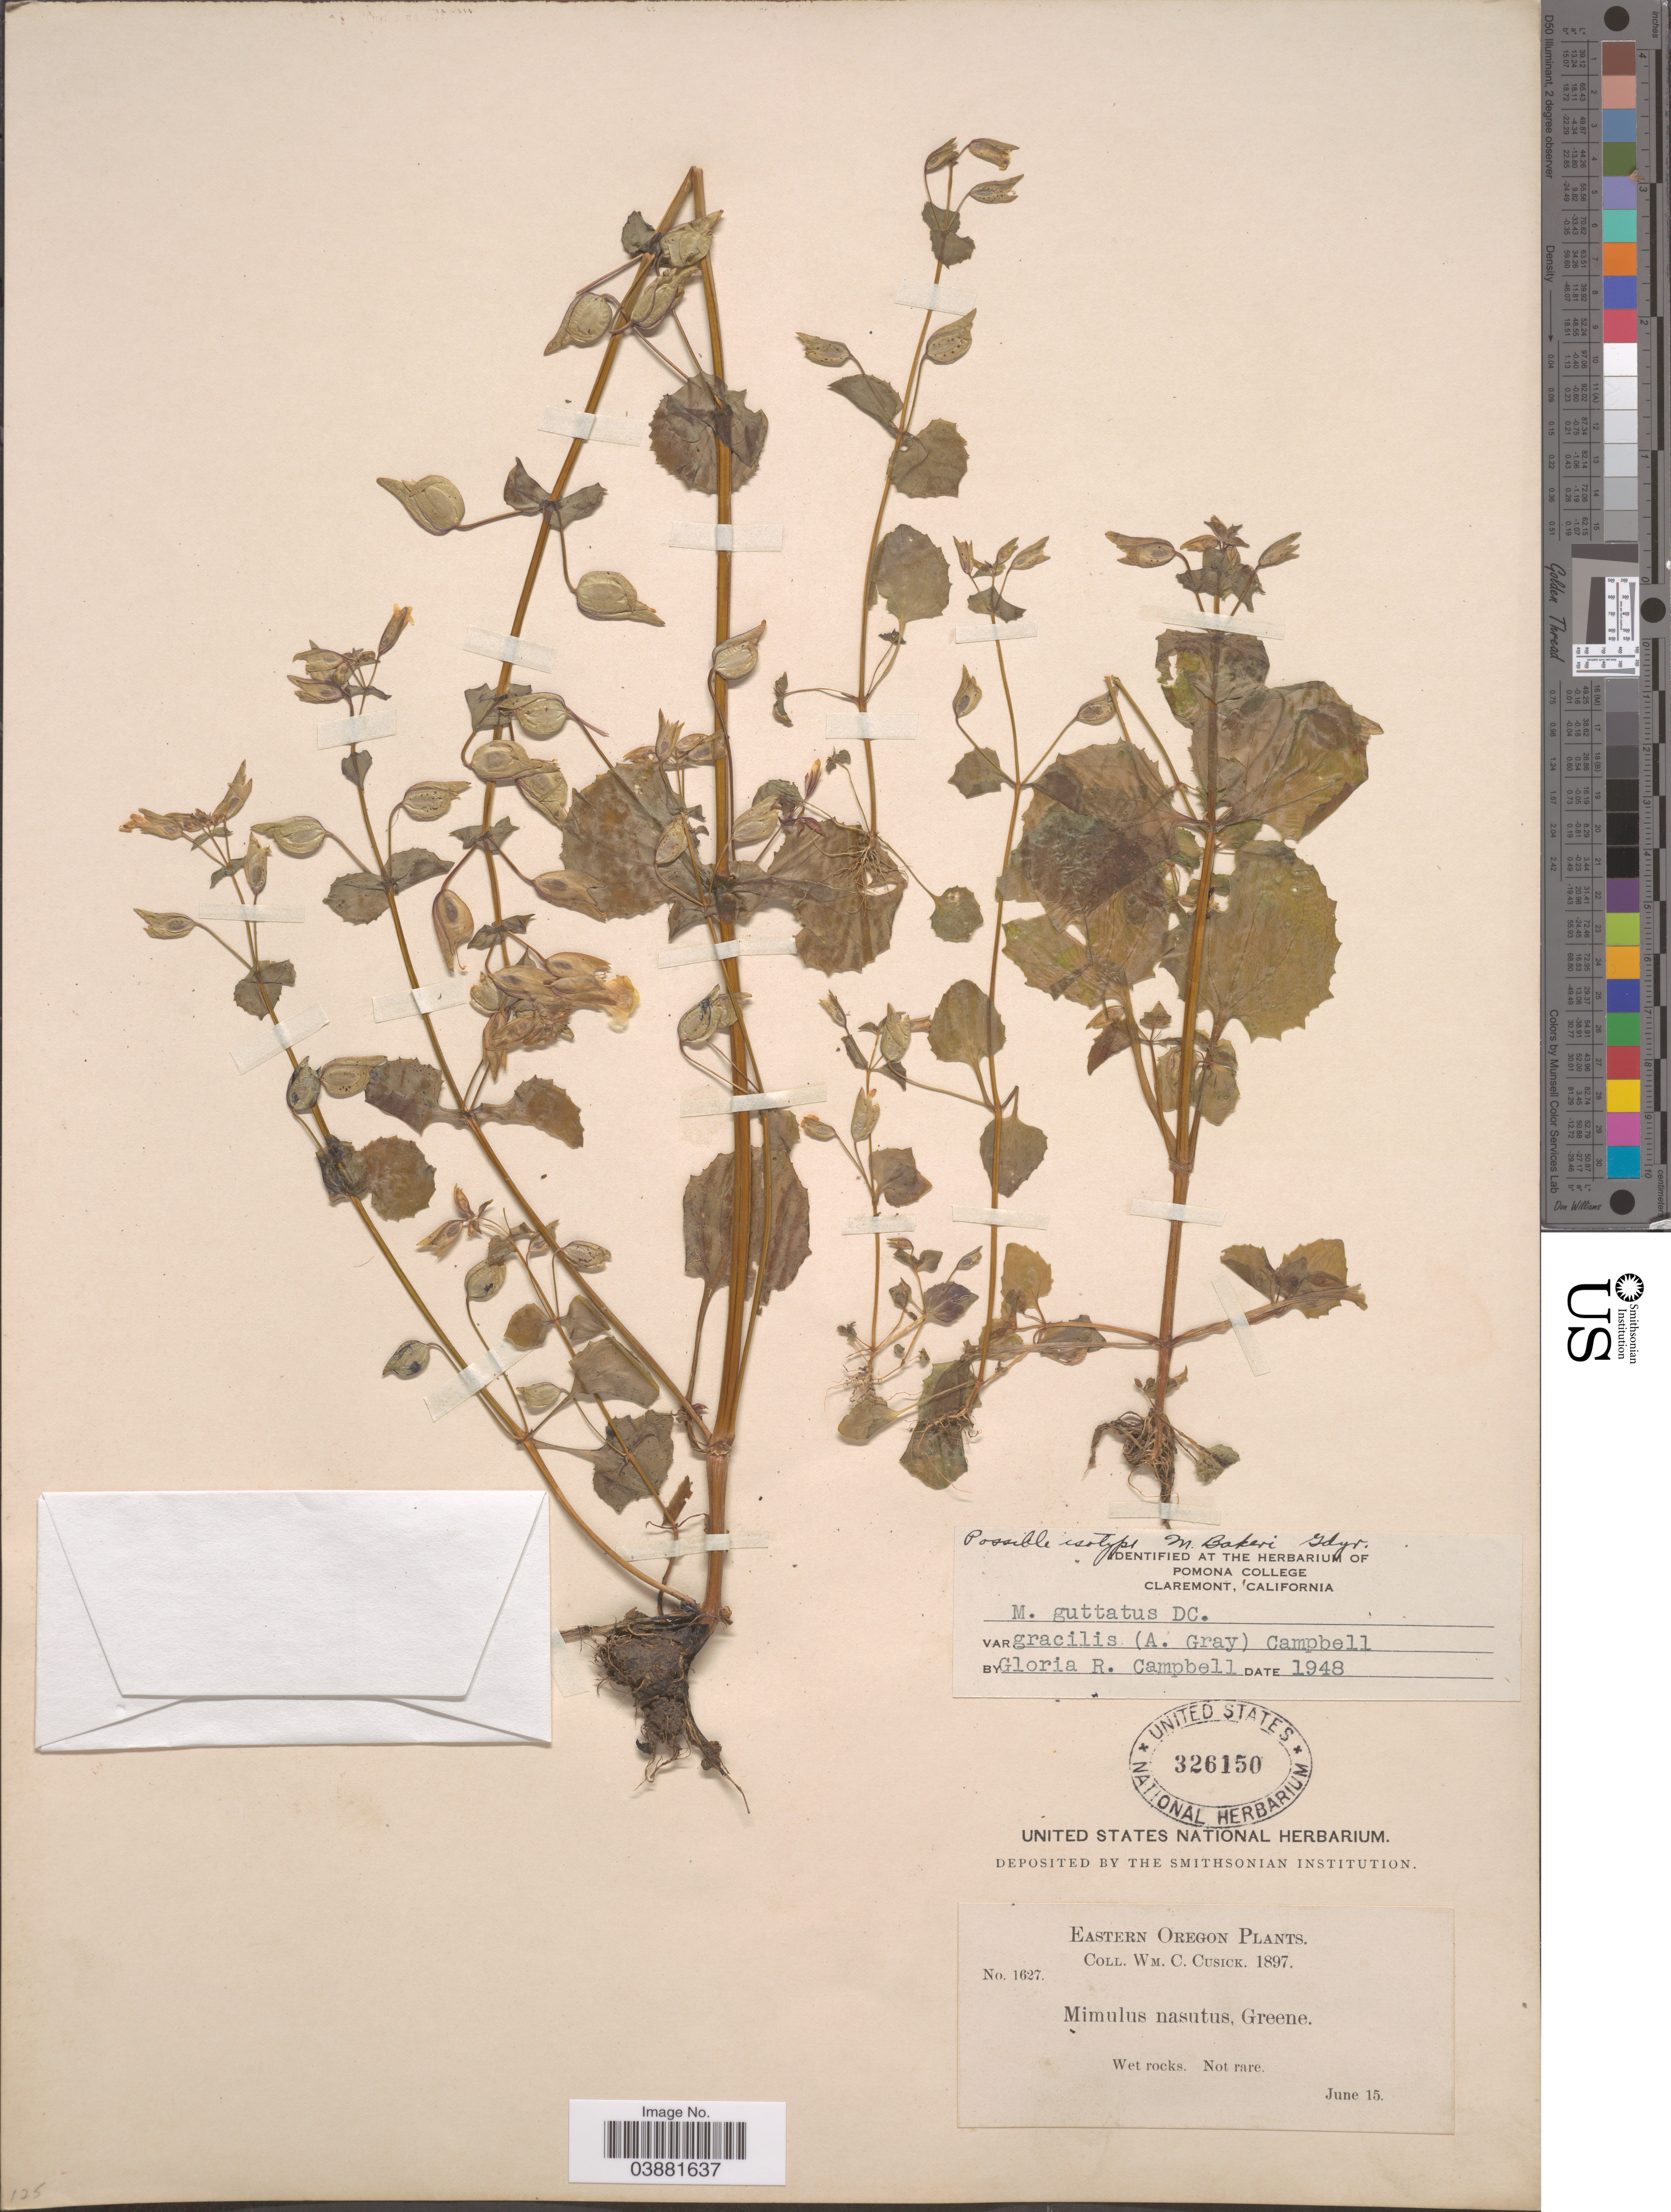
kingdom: Plantae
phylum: Tracheophyta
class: Magnoliopsida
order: Lamiales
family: Phrymaceae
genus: Mimulus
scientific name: Mimulus guttatus var. gracilis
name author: (A. Gray) G.R. Campb.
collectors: W. C. Cusick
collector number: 1627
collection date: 1897-06-15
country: United States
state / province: Oregon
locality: Eastern Oregon.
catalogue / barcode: US 326150